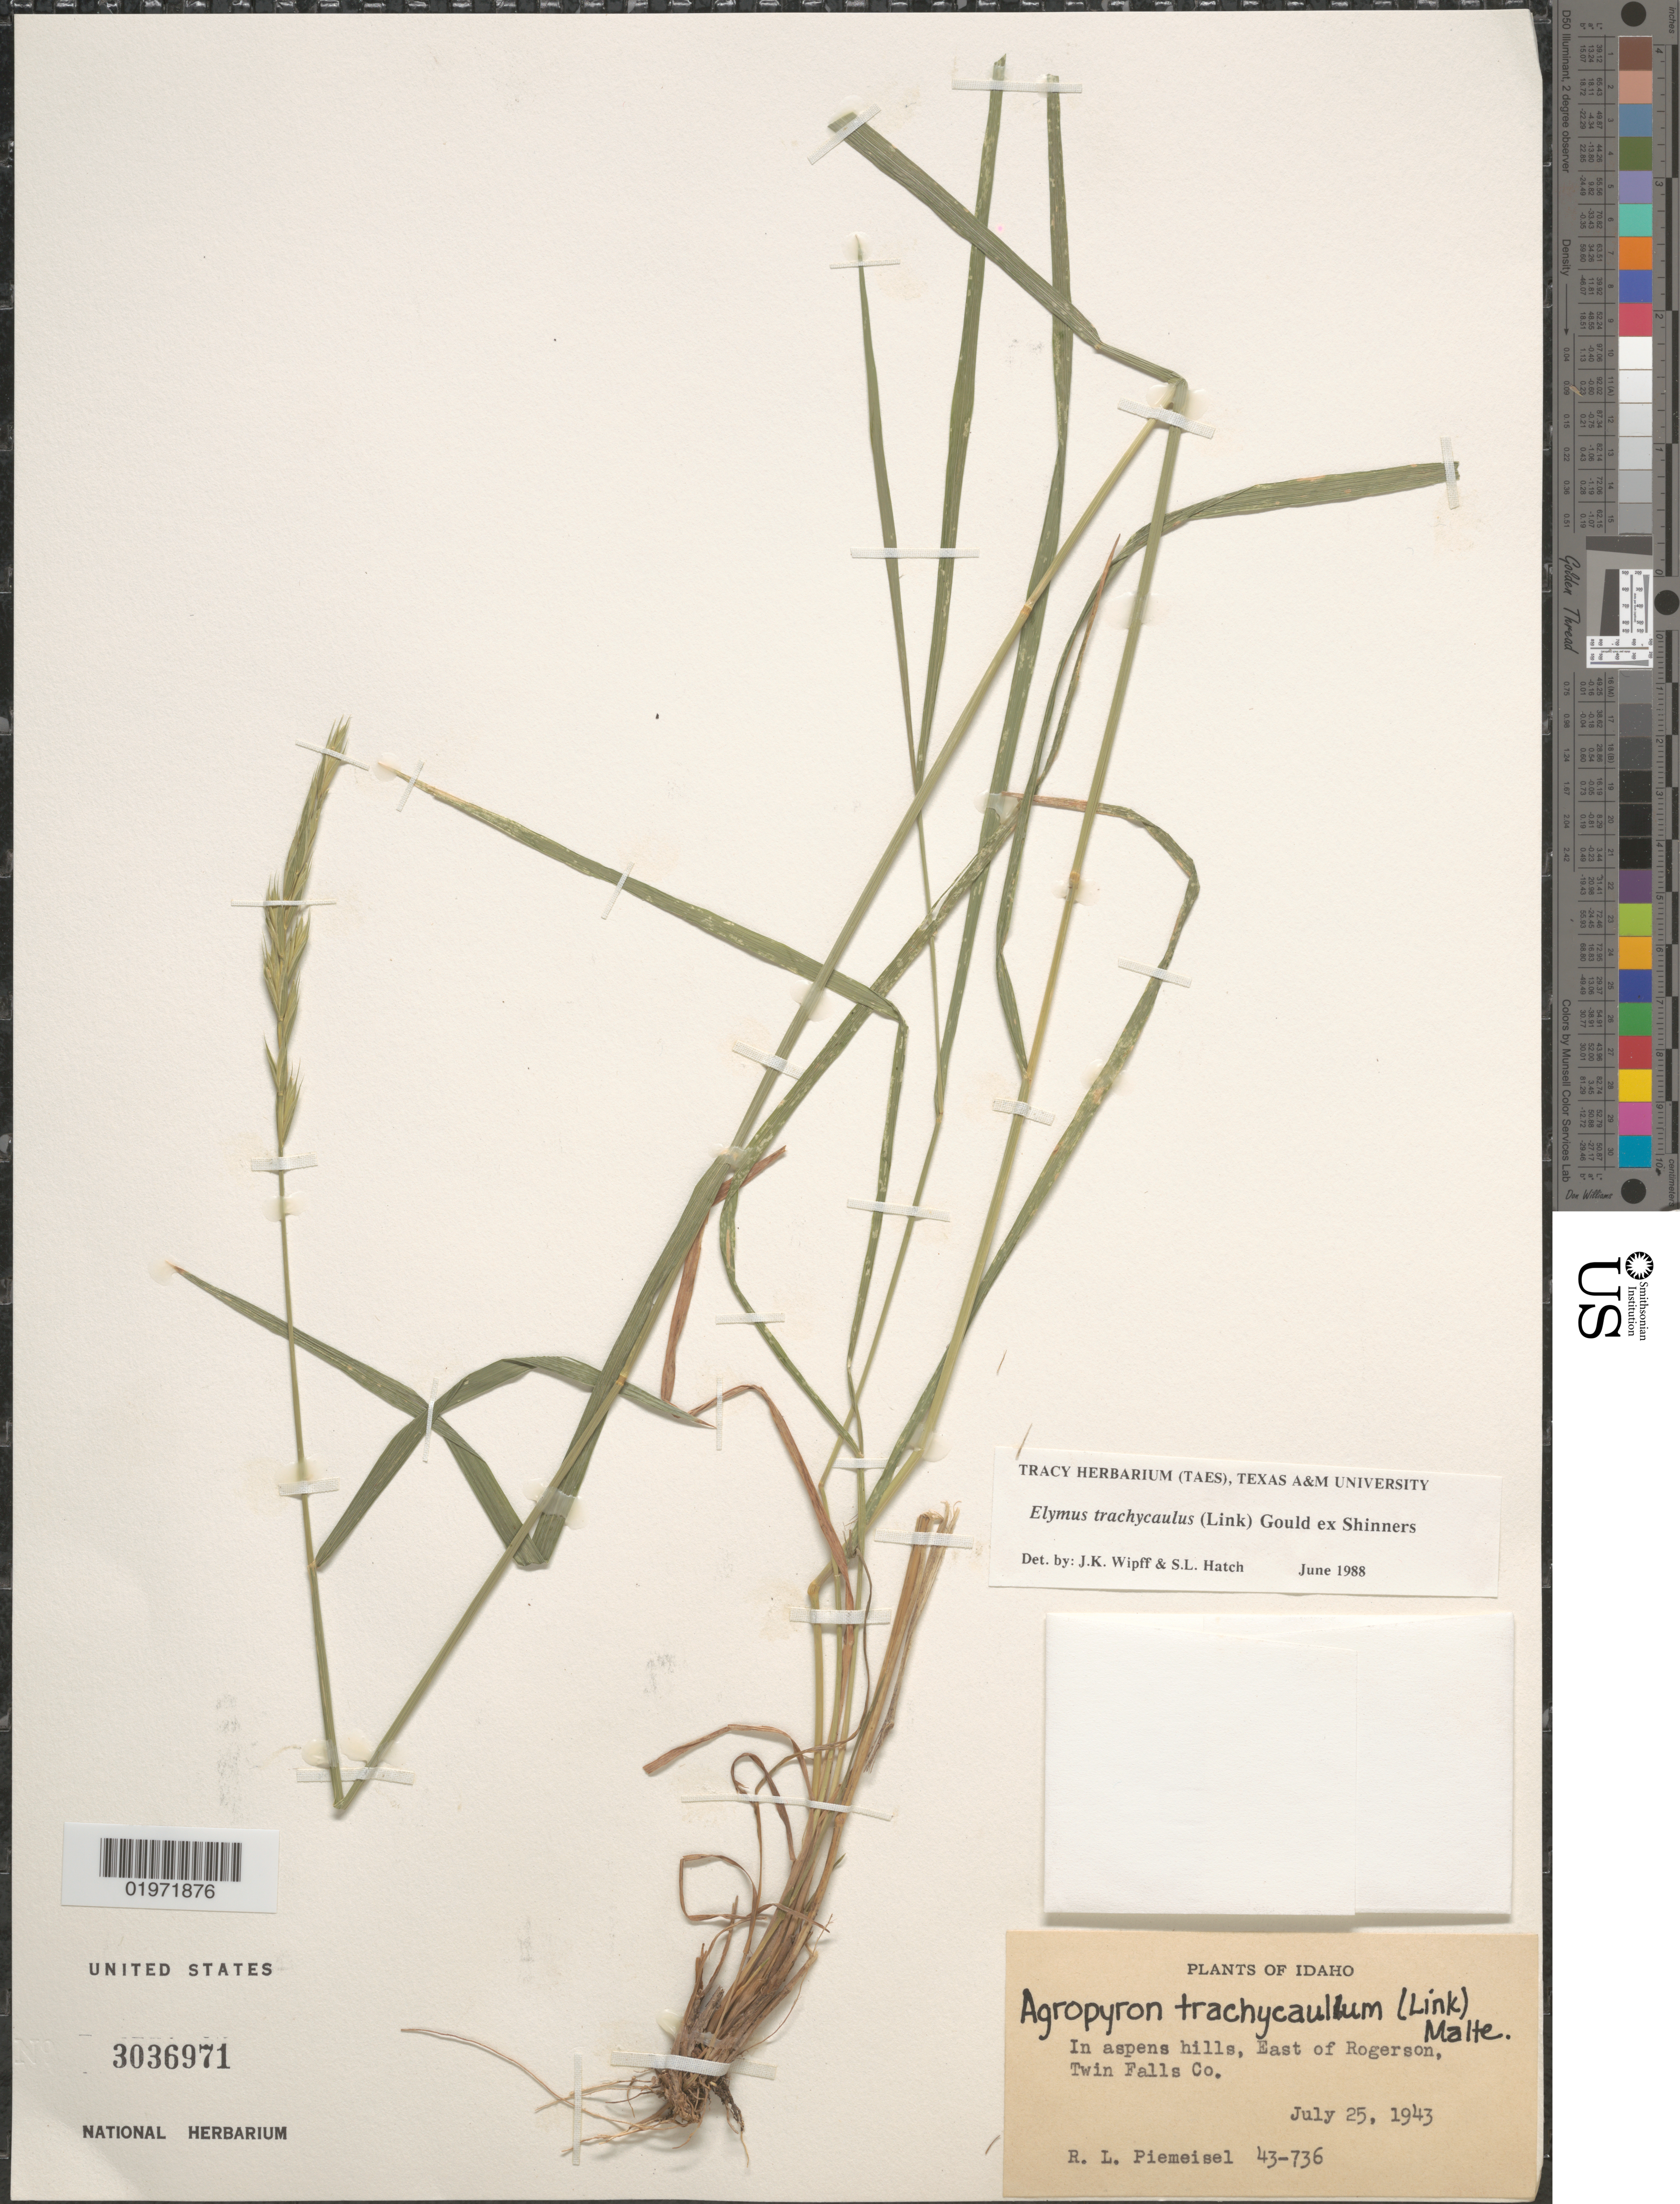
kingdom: Plantae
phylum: Tracheophyta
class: Liliopsida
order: Poales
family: Poaceae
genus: Elymus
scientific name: Elymus trachycaulus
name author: (Link) Gould ex Shinners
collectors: R. L. Piemeisel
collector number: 43-736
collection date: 1943-07-25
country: United States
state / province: Idaho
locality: In aspens hills, East of Rogerson, Twin Falls Co.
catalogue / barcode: US 3036971